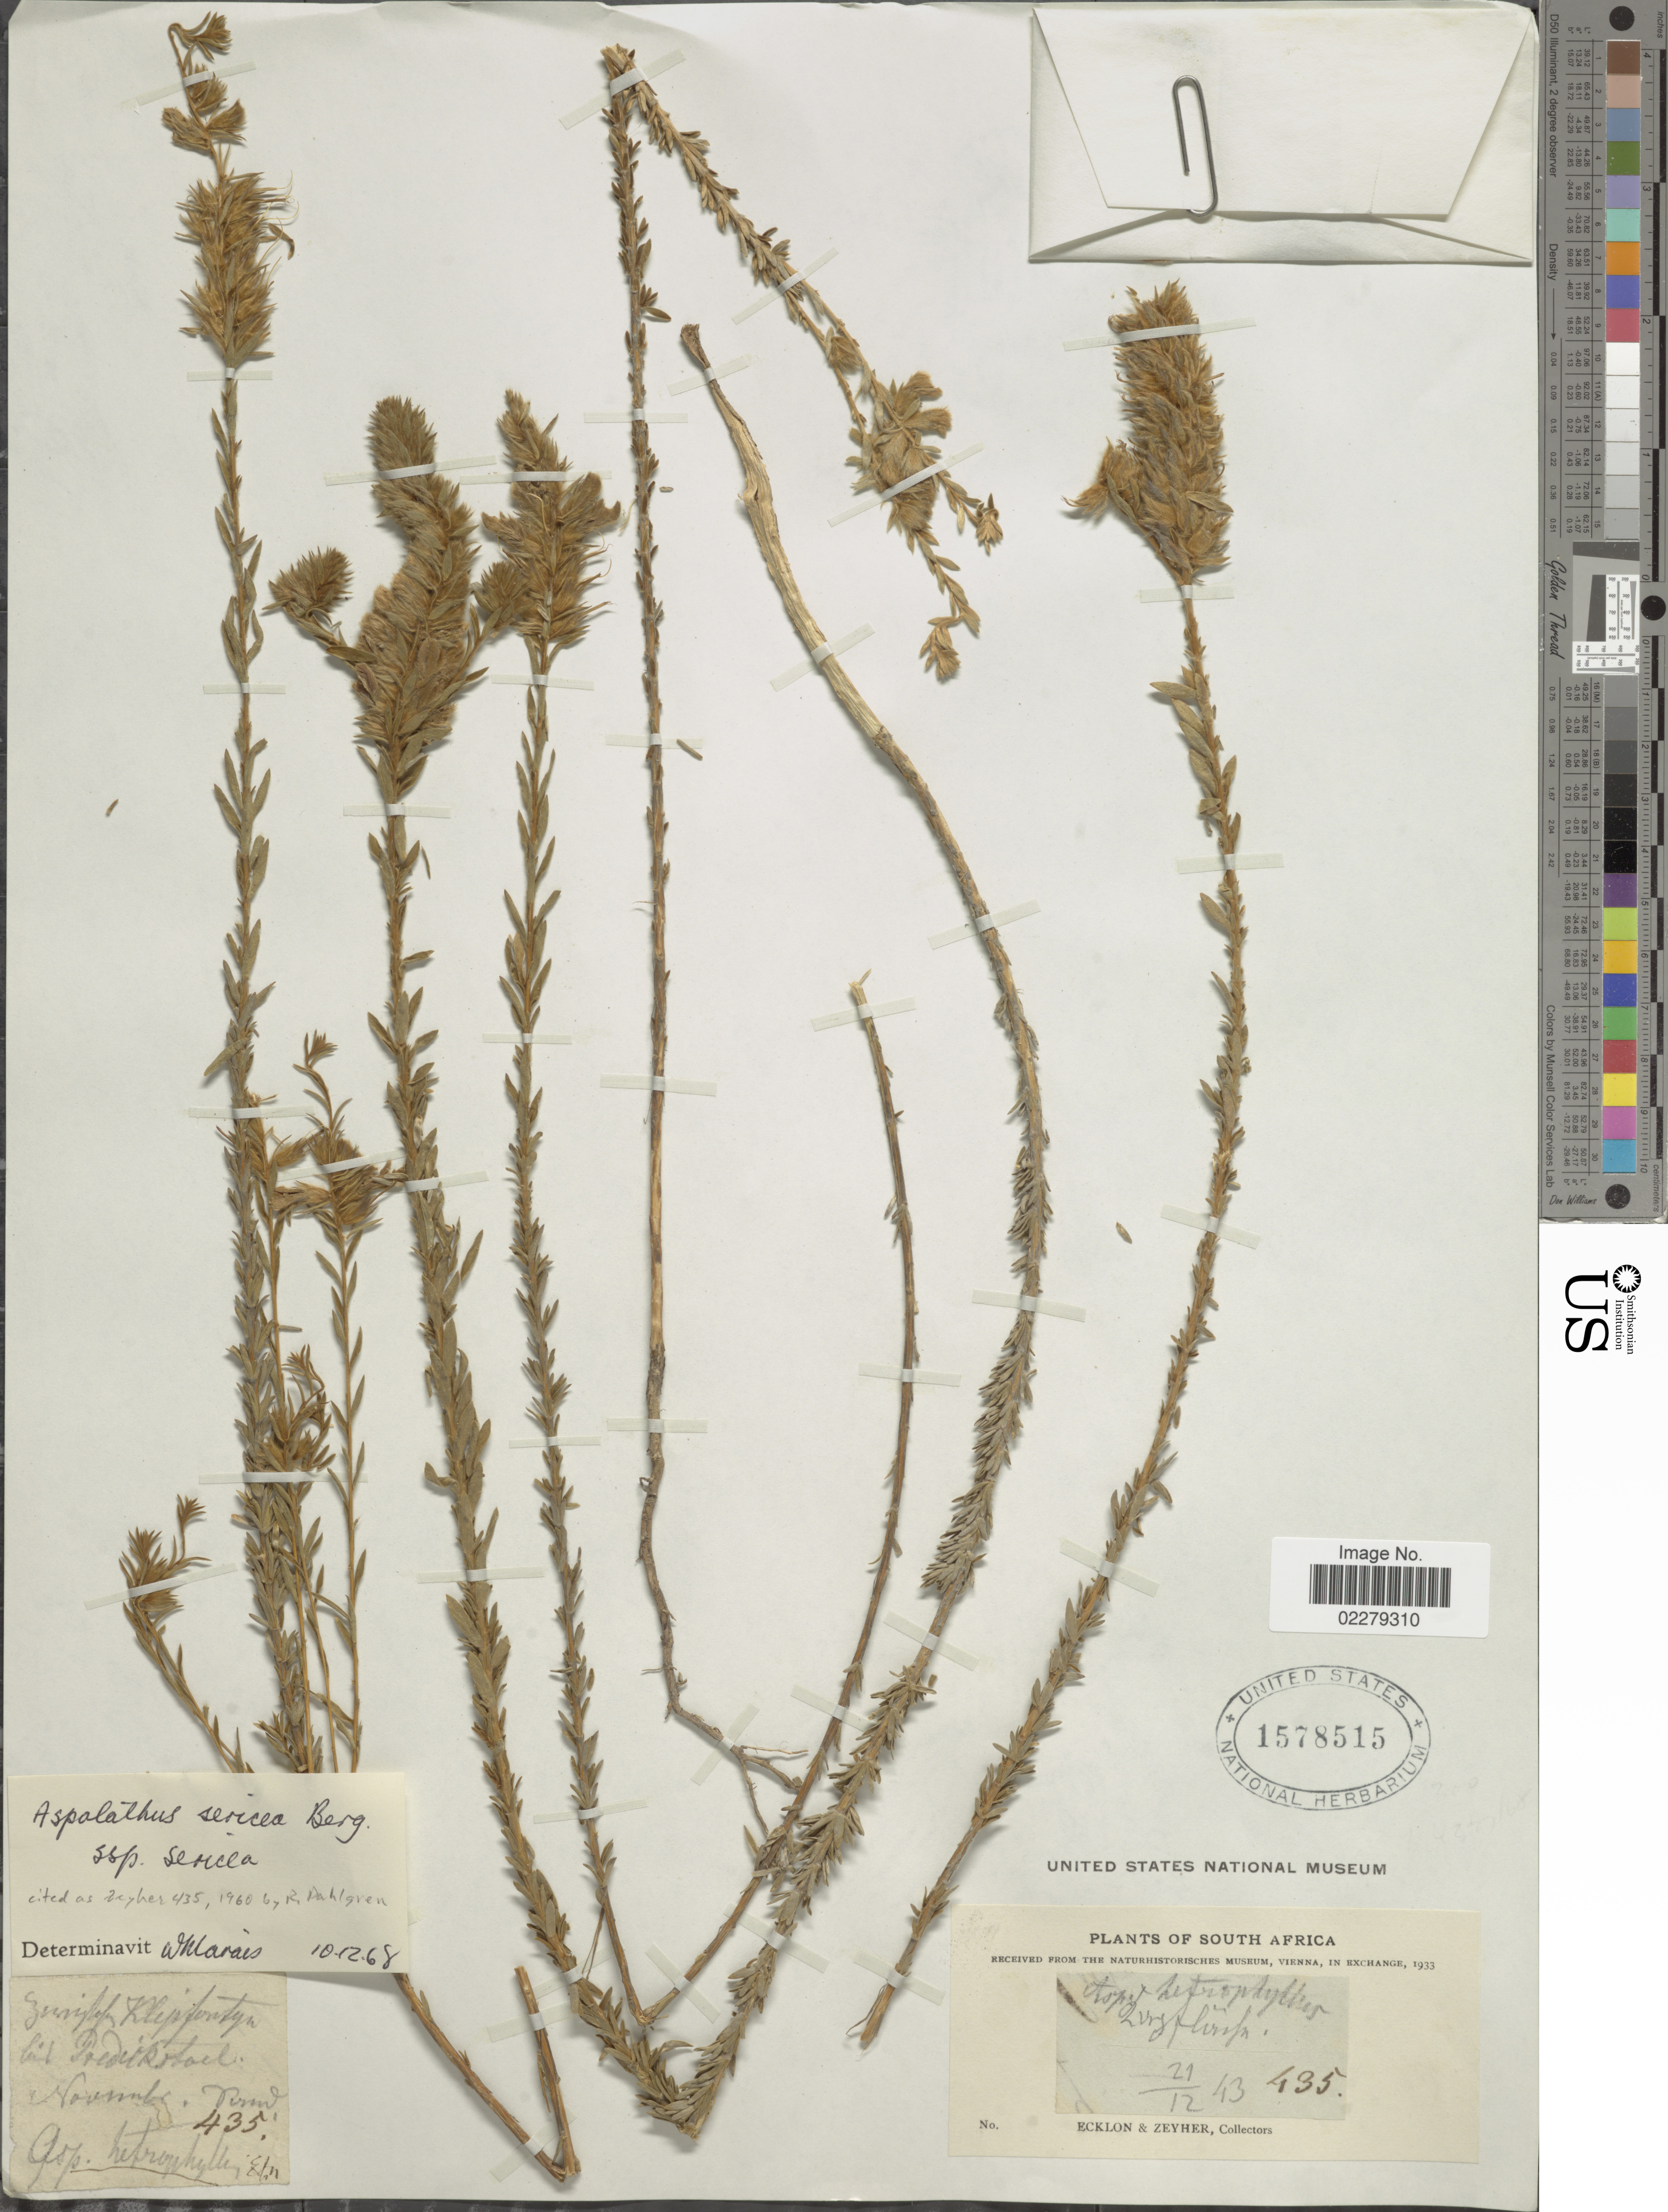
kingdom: Plantae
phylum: Tracheophyta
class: Magnoliopsida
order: Fabales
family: Fabaceae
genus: Aspalathus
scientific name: Aspalathus sericea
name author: P.J. Bergius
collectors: -. Ecklon & -. Zeyher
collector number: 435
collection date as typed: Transcribed d/m/y: 21/12/43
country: South Africa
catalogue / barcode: US 1578515